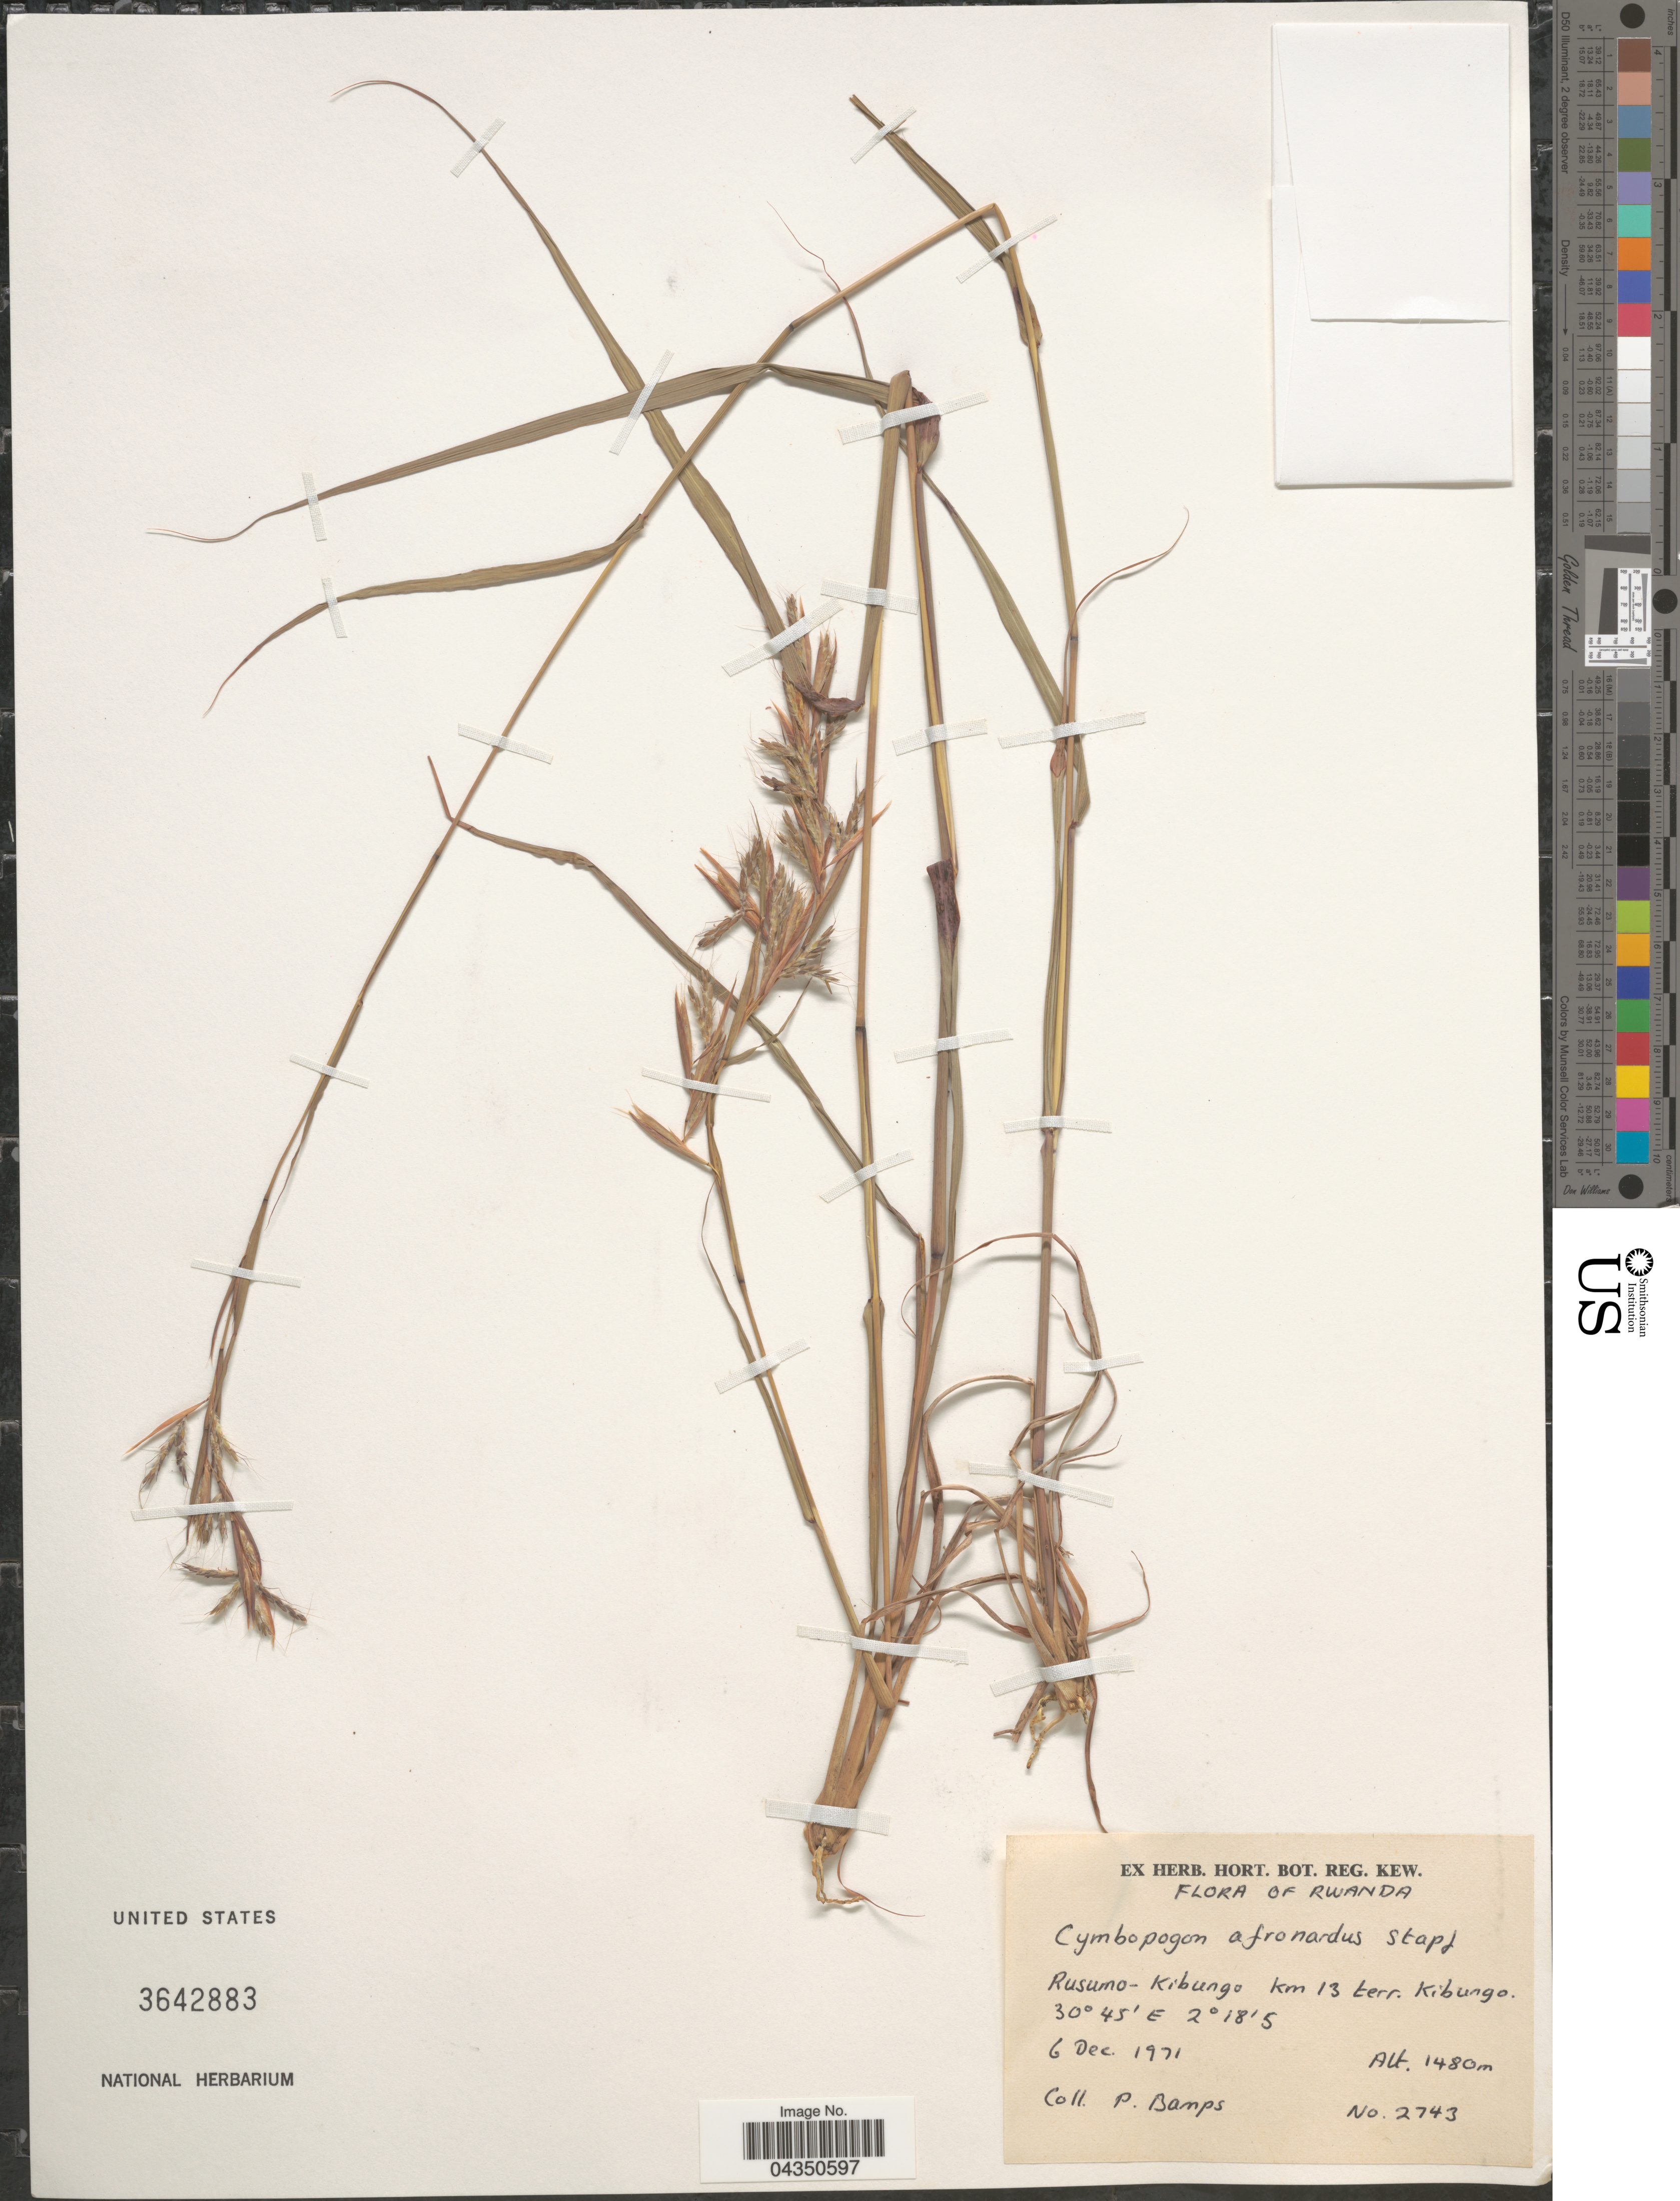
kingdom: Plantae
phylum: Tracheophyta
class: Liliopsida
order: Poales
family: Poaceae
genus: Cymbopogon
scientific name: Cymbopogon nardus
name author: (L.) Rendle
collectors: P. Bamps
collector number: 2743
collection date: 1971-12-06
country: Rwanda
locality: Rusumo-Kibungo km 13 terr. Kibungo.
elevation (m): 1480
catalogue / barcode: US 3642883